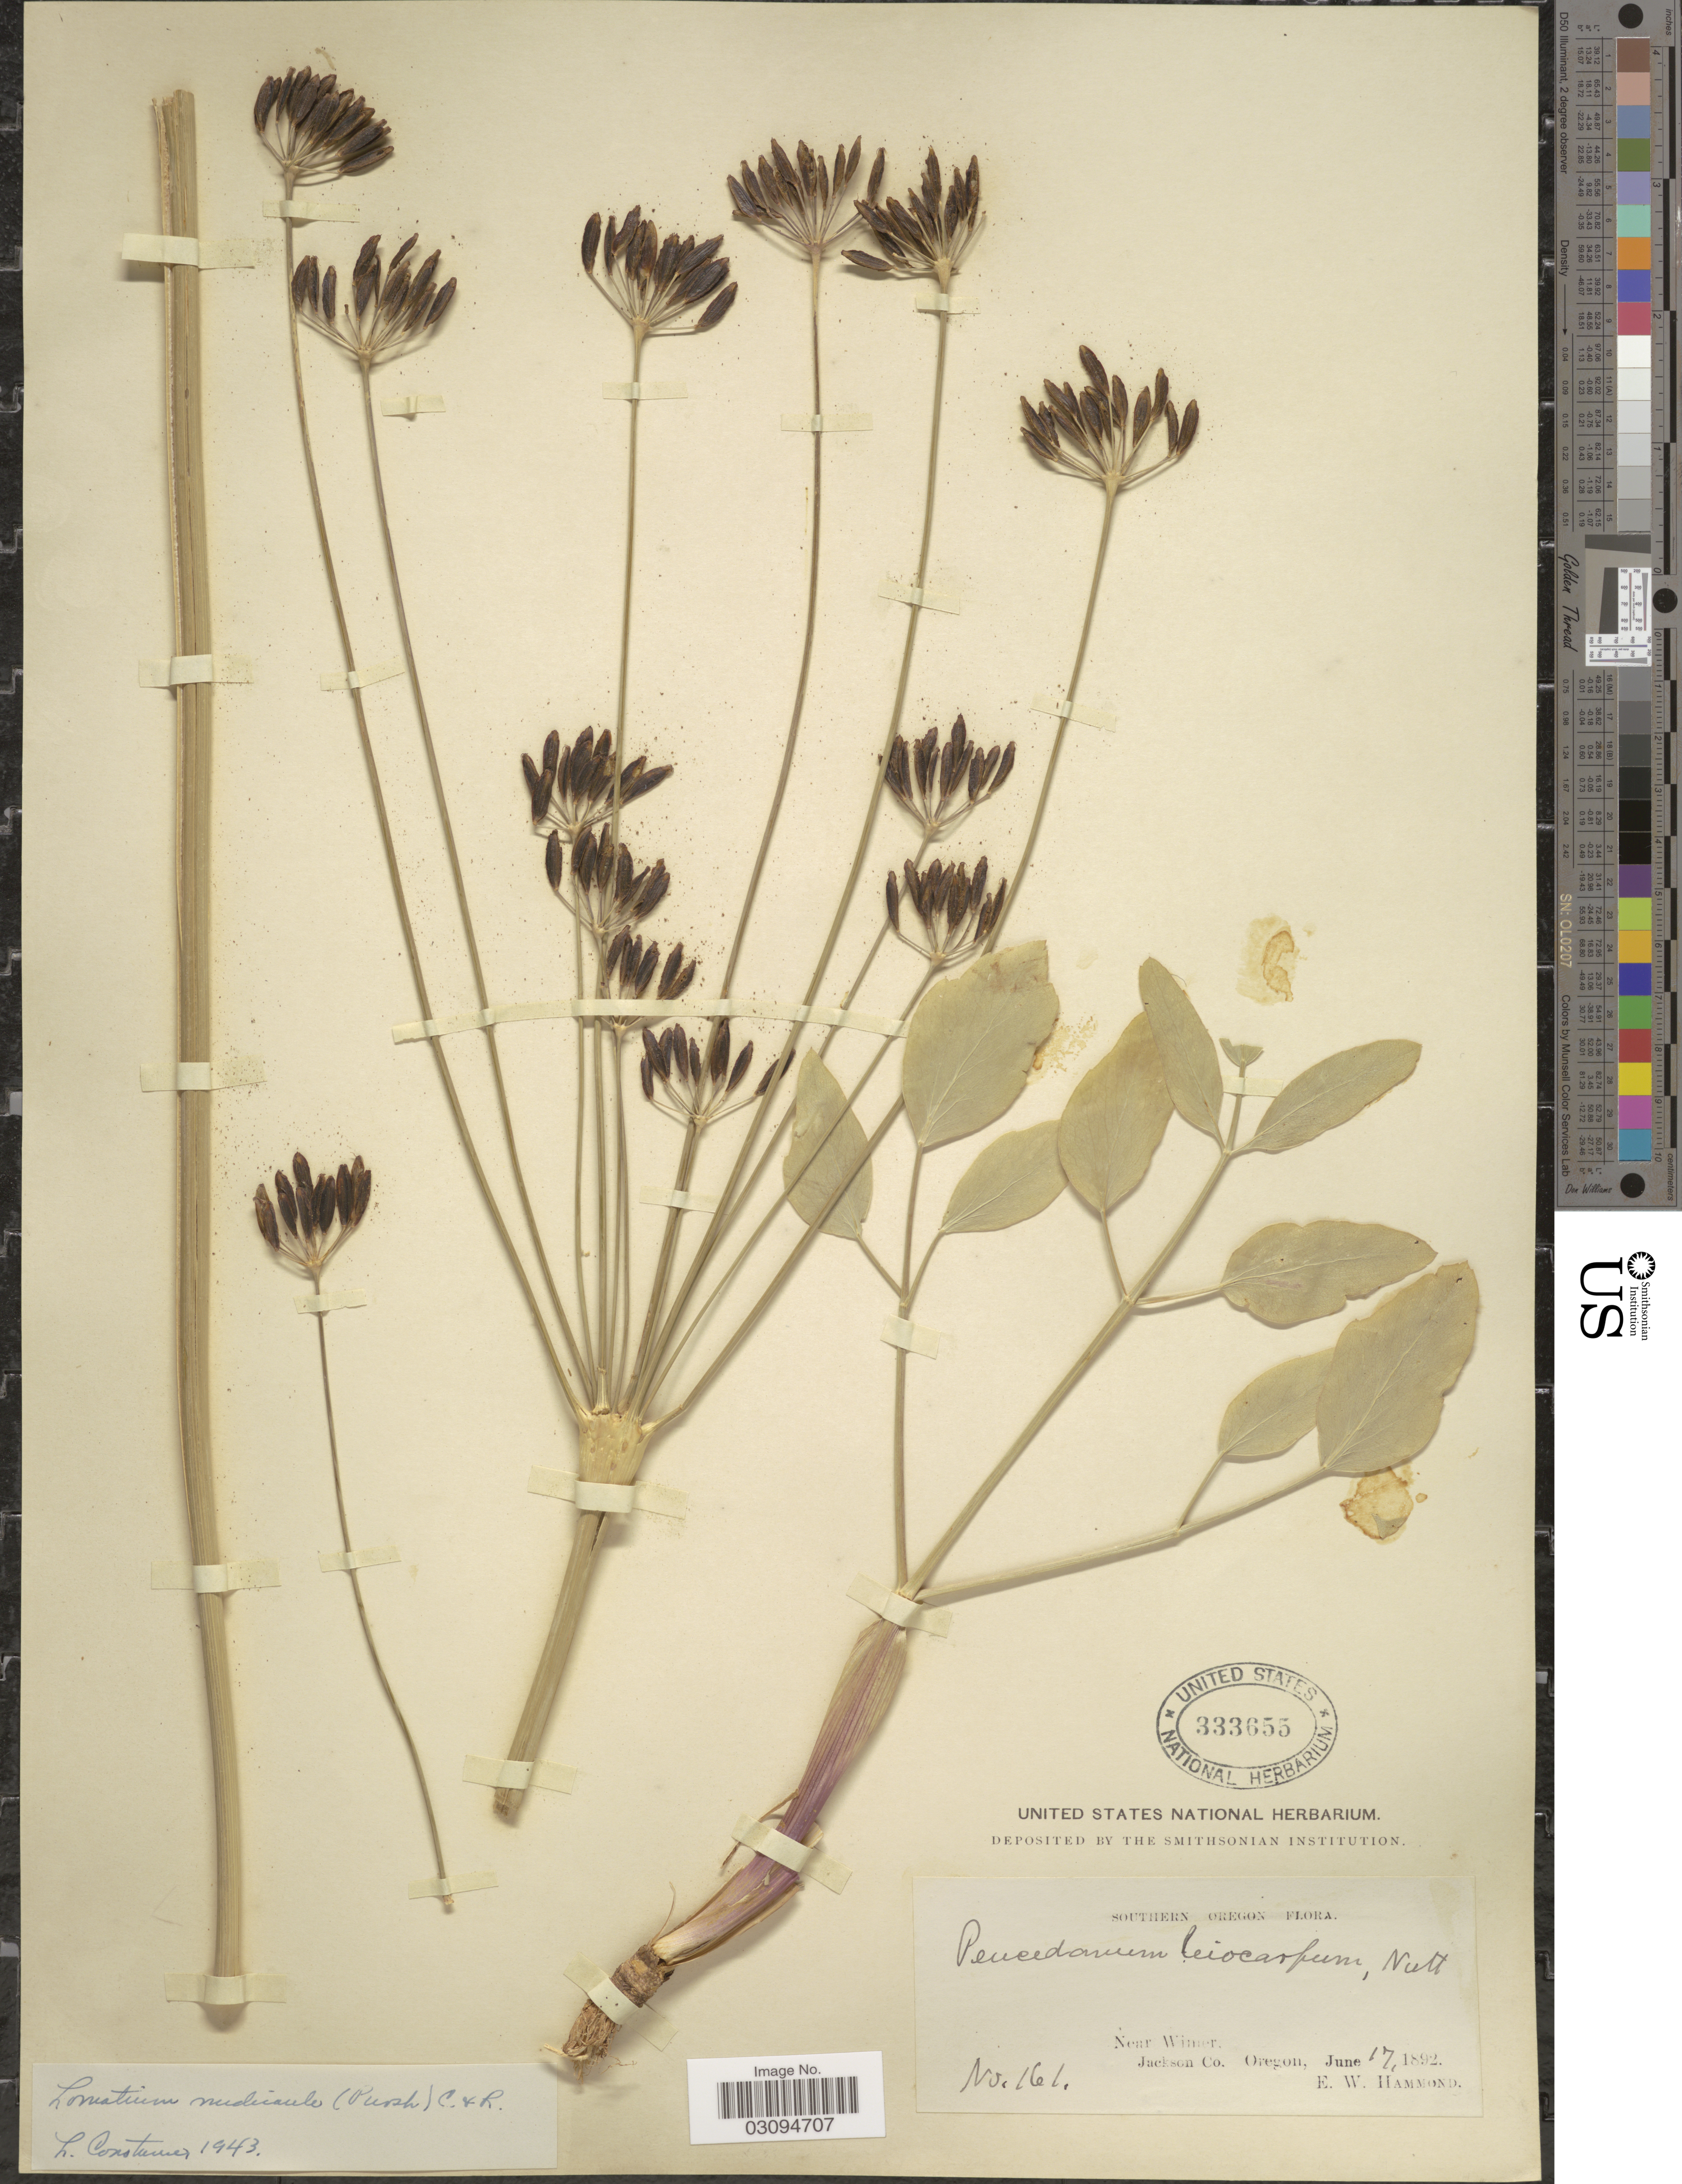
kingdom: Plantae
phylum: Tracheophyta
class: Magnoliopsida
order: Apiales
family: Apiaceae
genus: Lomatium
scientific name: Lomatium nudicaule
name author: (Pursh) J.M. Coult. & Rose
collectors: E. Hammond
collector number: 161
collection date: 1892-06-17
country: United States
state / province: Oregon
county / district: Jackson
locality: Southern Oregon. Near Wimer. Jackson Co.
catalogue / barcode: US 333655